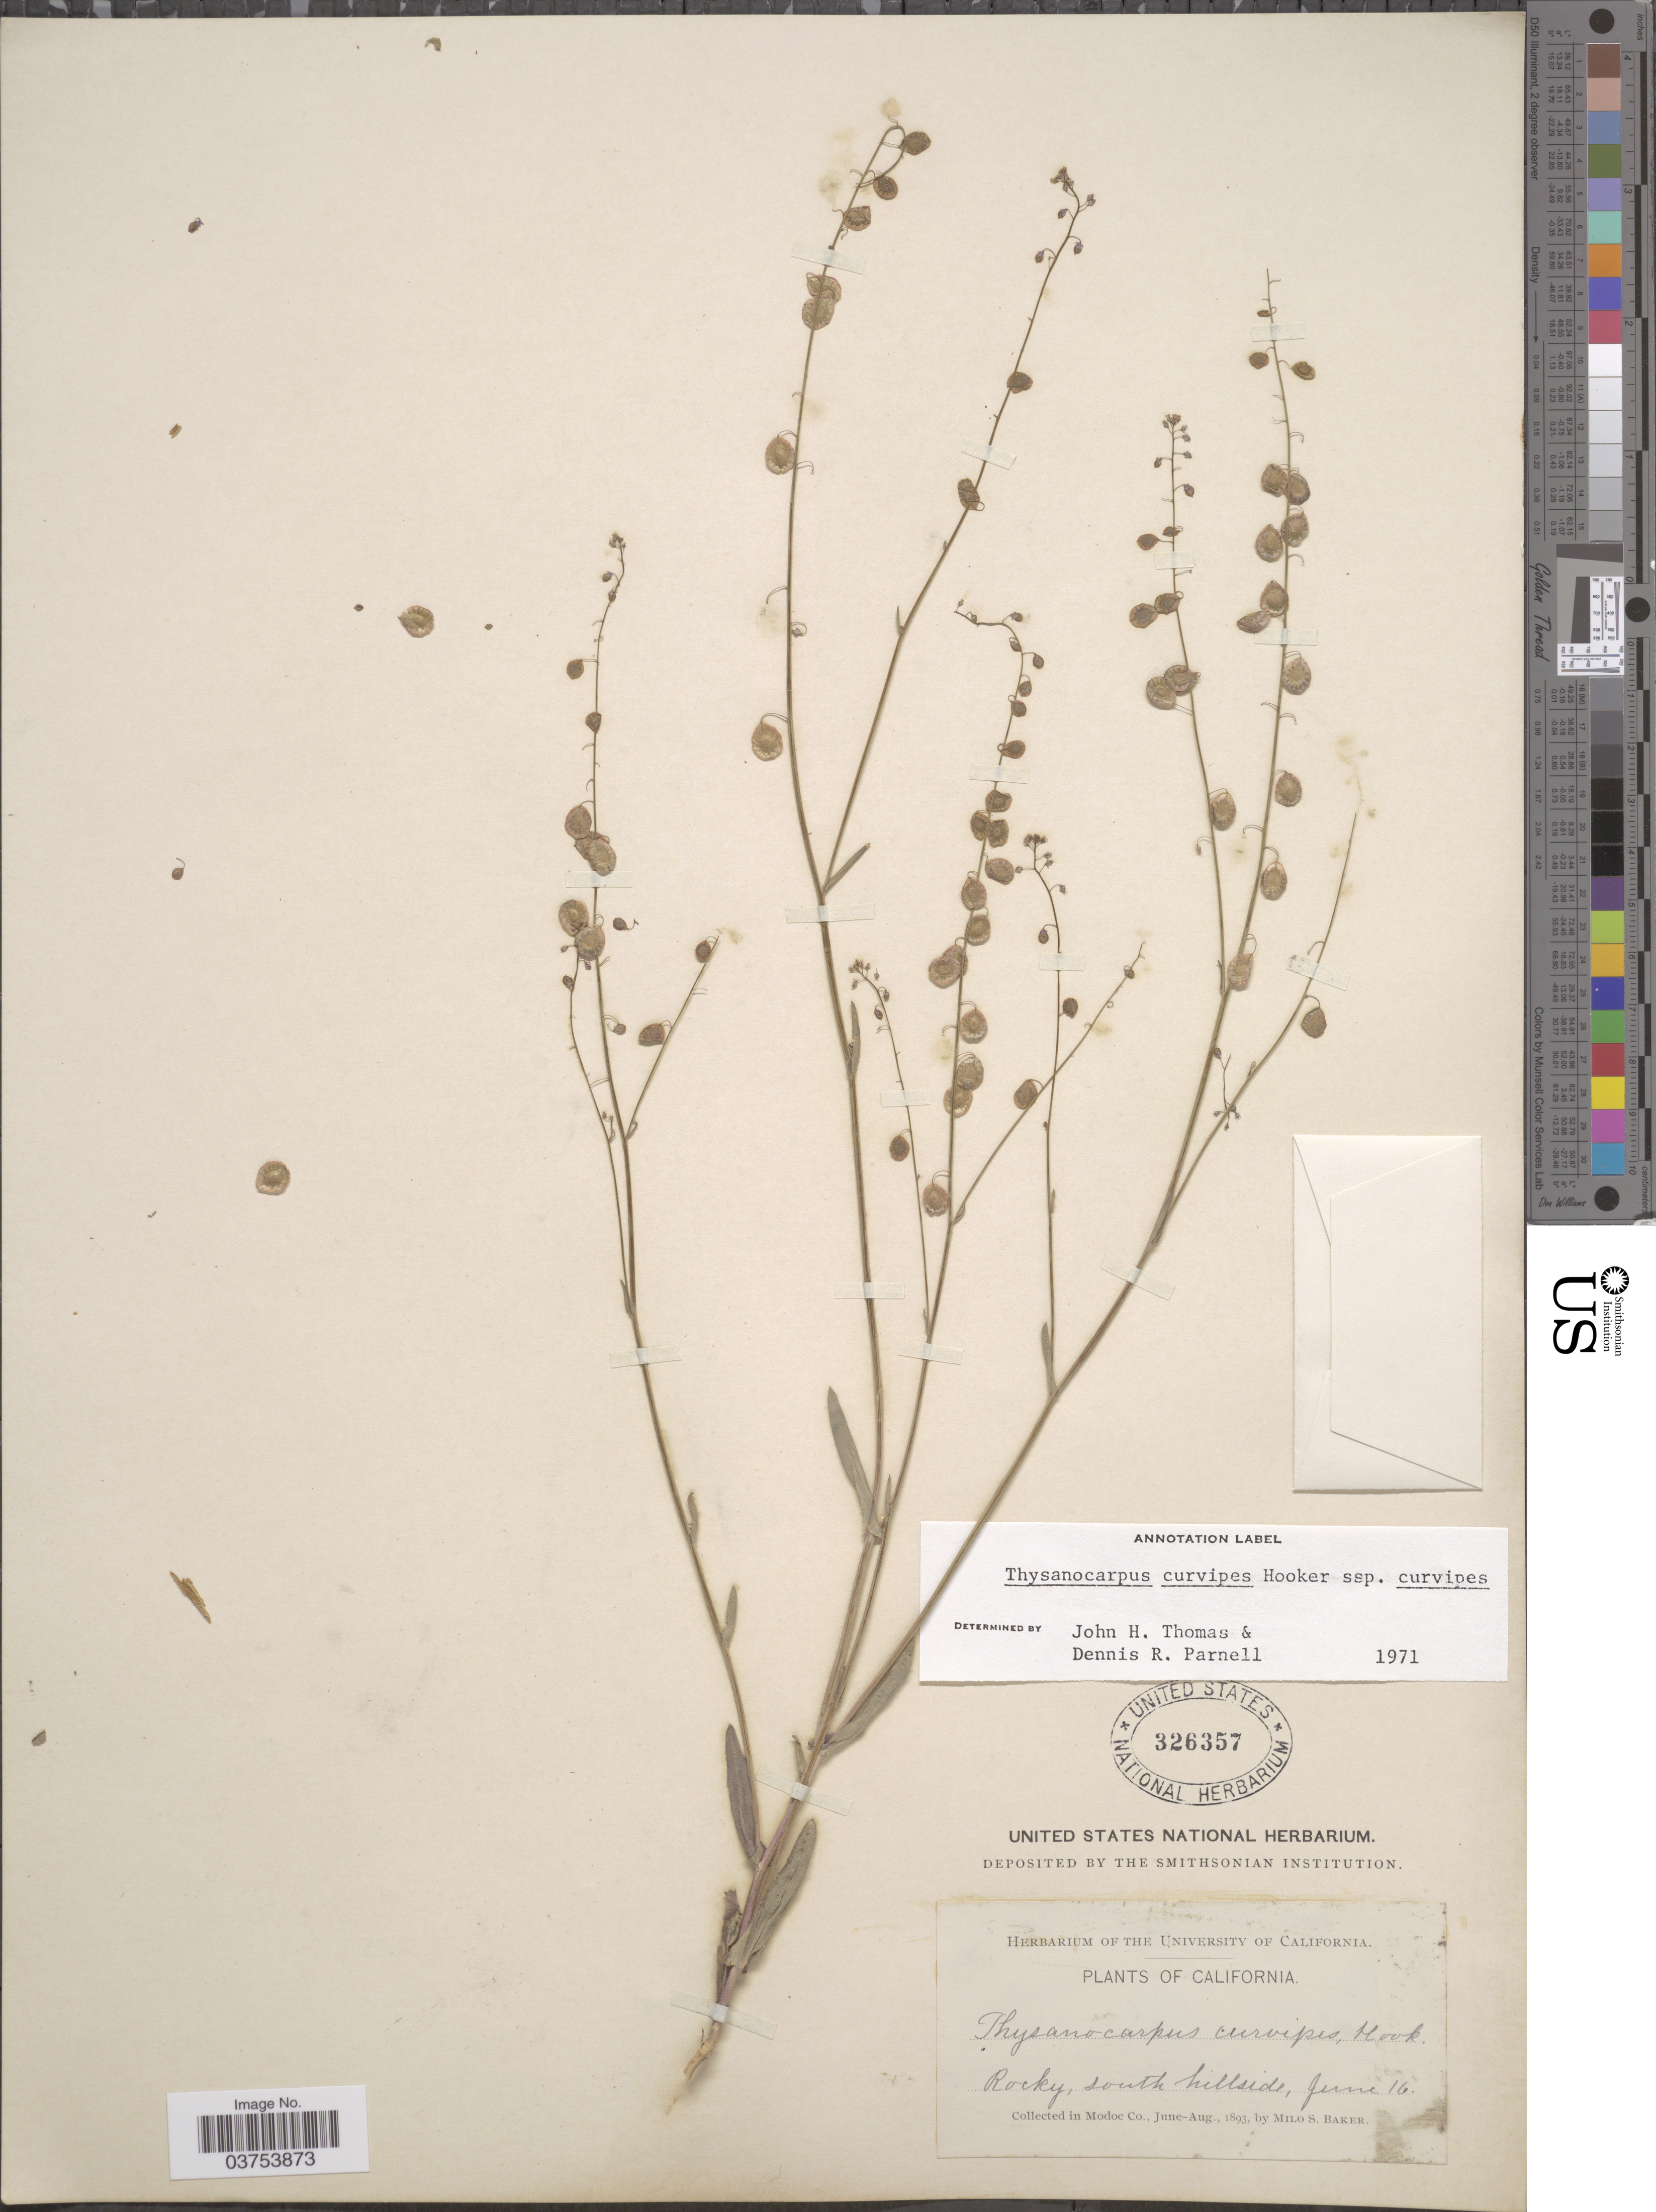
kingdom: Plantae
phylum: Tracheophyta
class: Magnoliopsida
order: Brassicales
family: Brassicaceae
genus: Thysanocarpus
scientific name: Thysanocarpus curvipes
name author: Hook.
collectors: M. S. Baker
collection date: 1893-06-16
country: United States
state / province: California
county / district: Modoc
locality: In Modoc Co.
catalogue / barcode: US 326357